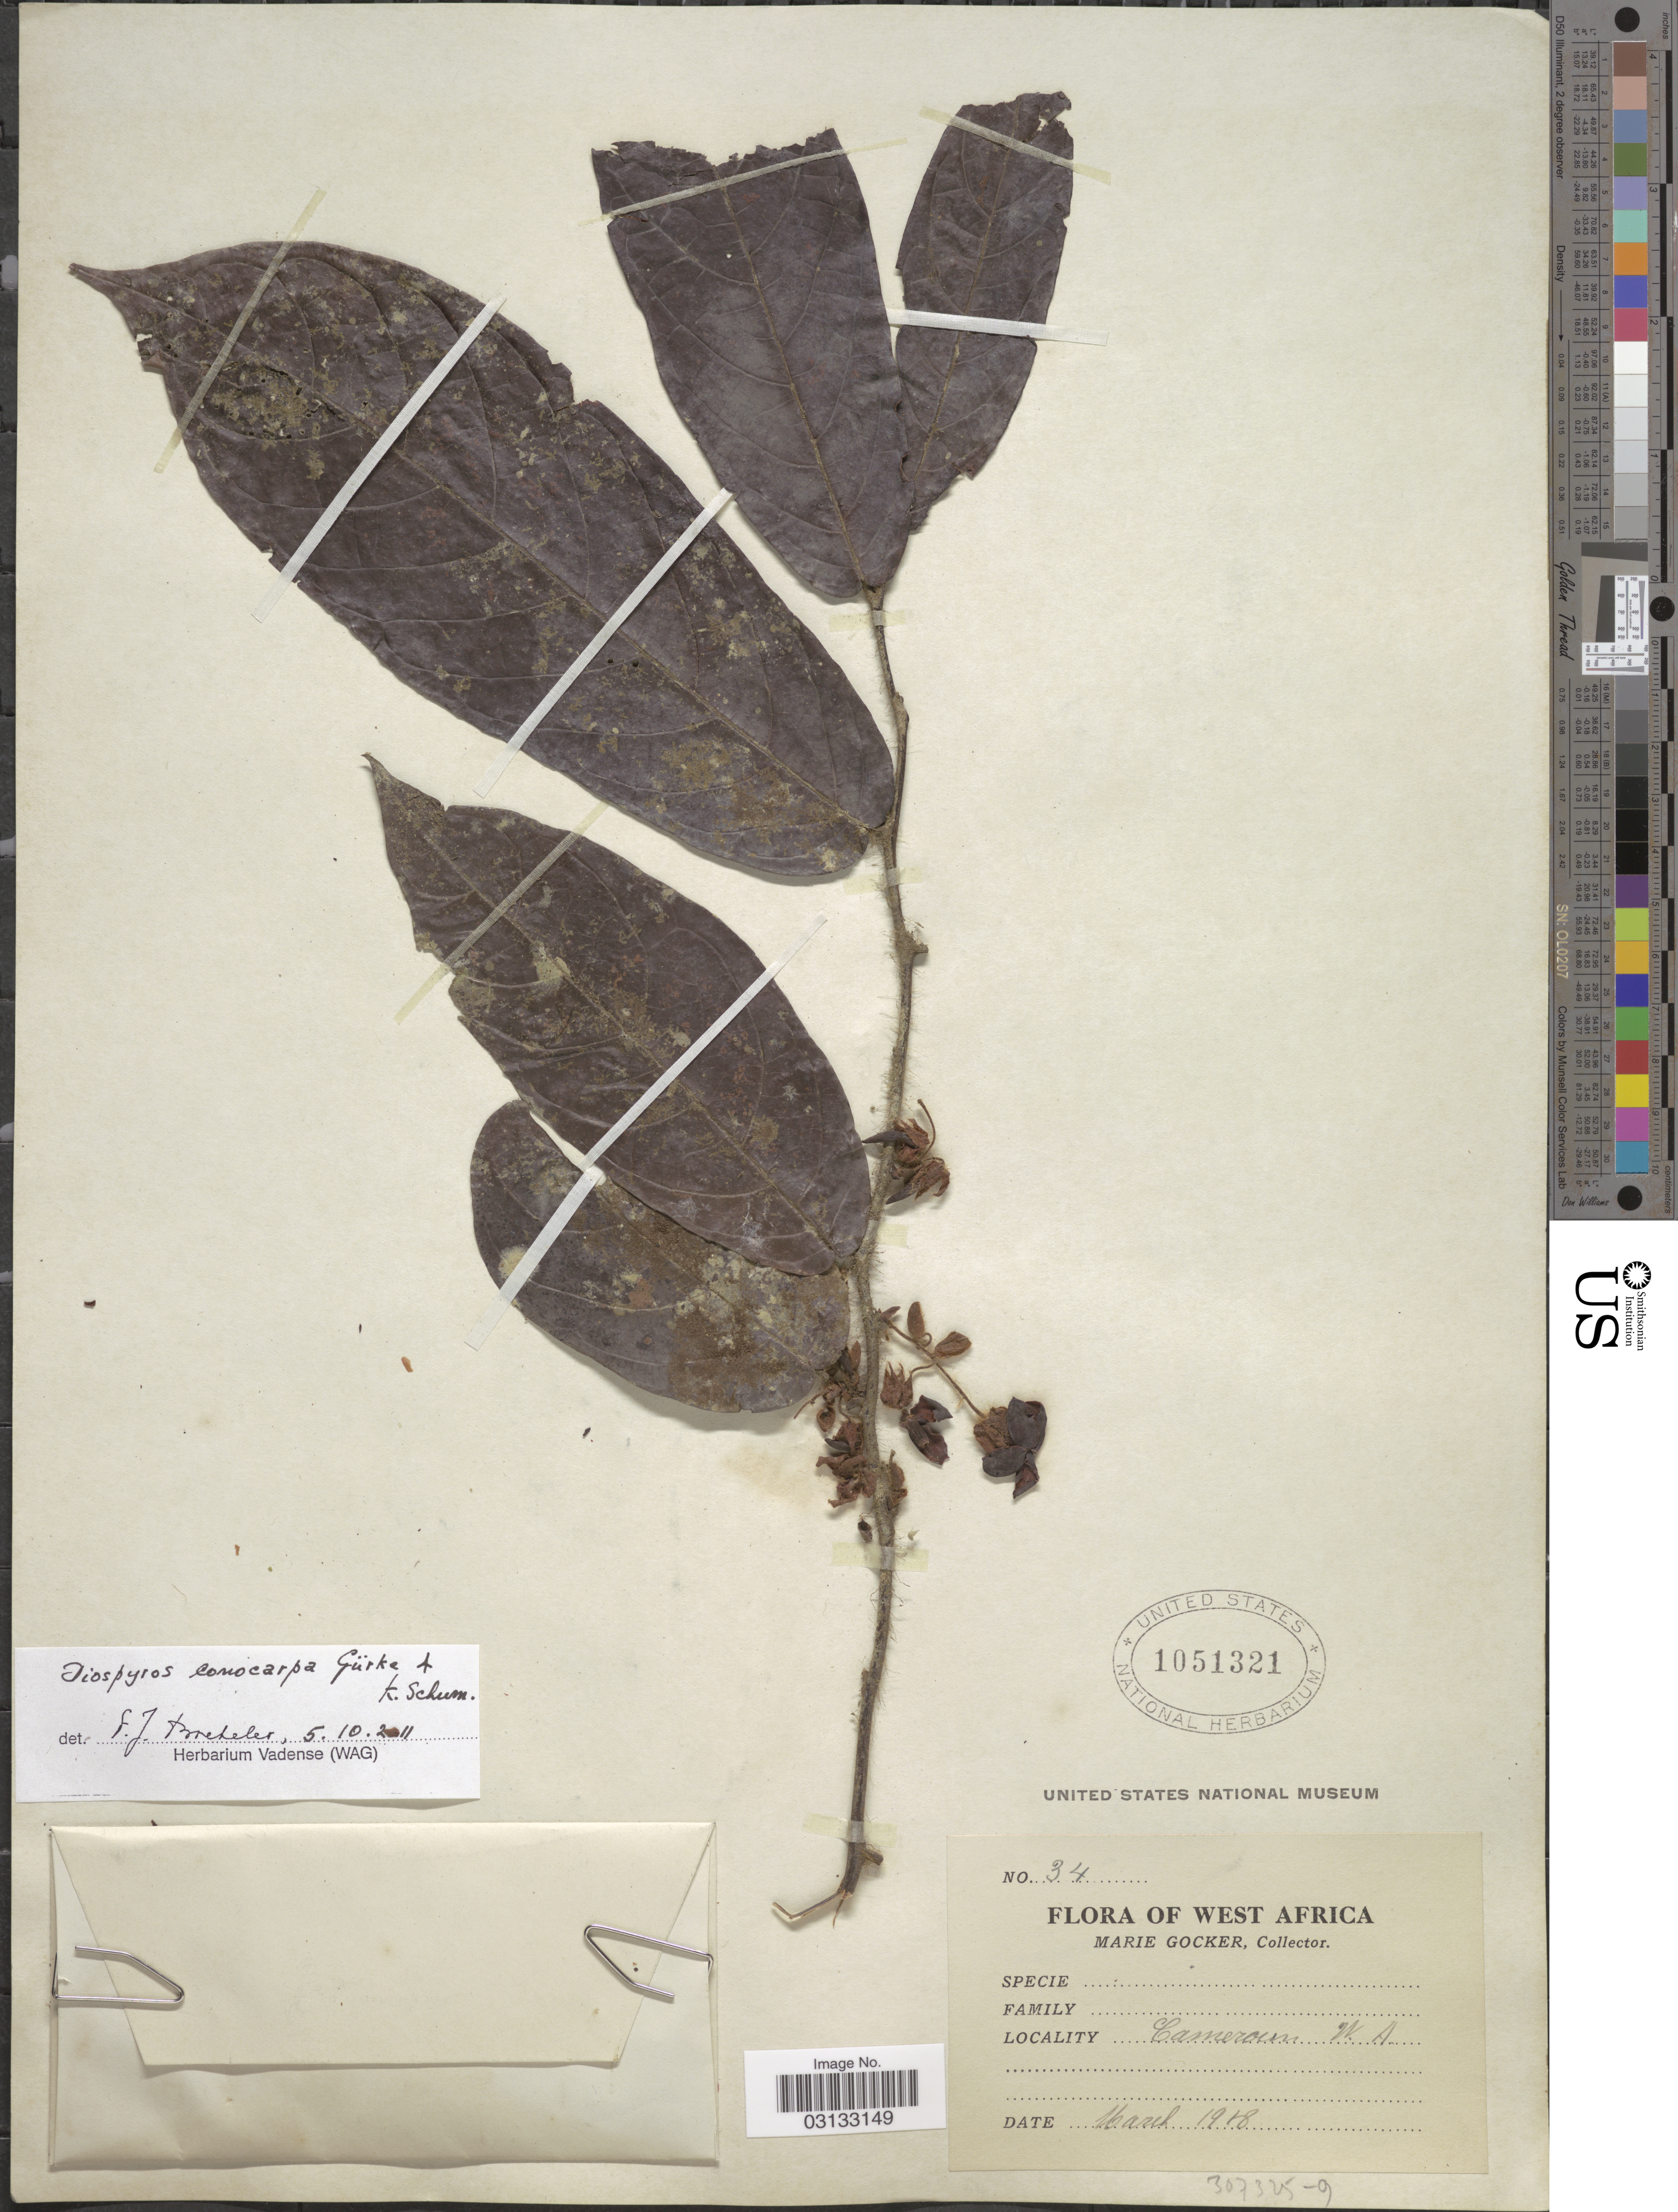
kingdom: Plantae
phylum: Tracheophyta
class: Magnoliopsida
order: Ericales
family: Ebenaceae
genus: Diospyros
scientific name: Diospyros conocarpa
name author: Gürke & K. Schum.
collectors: M. Gocker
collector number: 34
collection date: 1918-03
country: Cameroon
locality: West Afrika.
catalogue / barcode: US 1051321